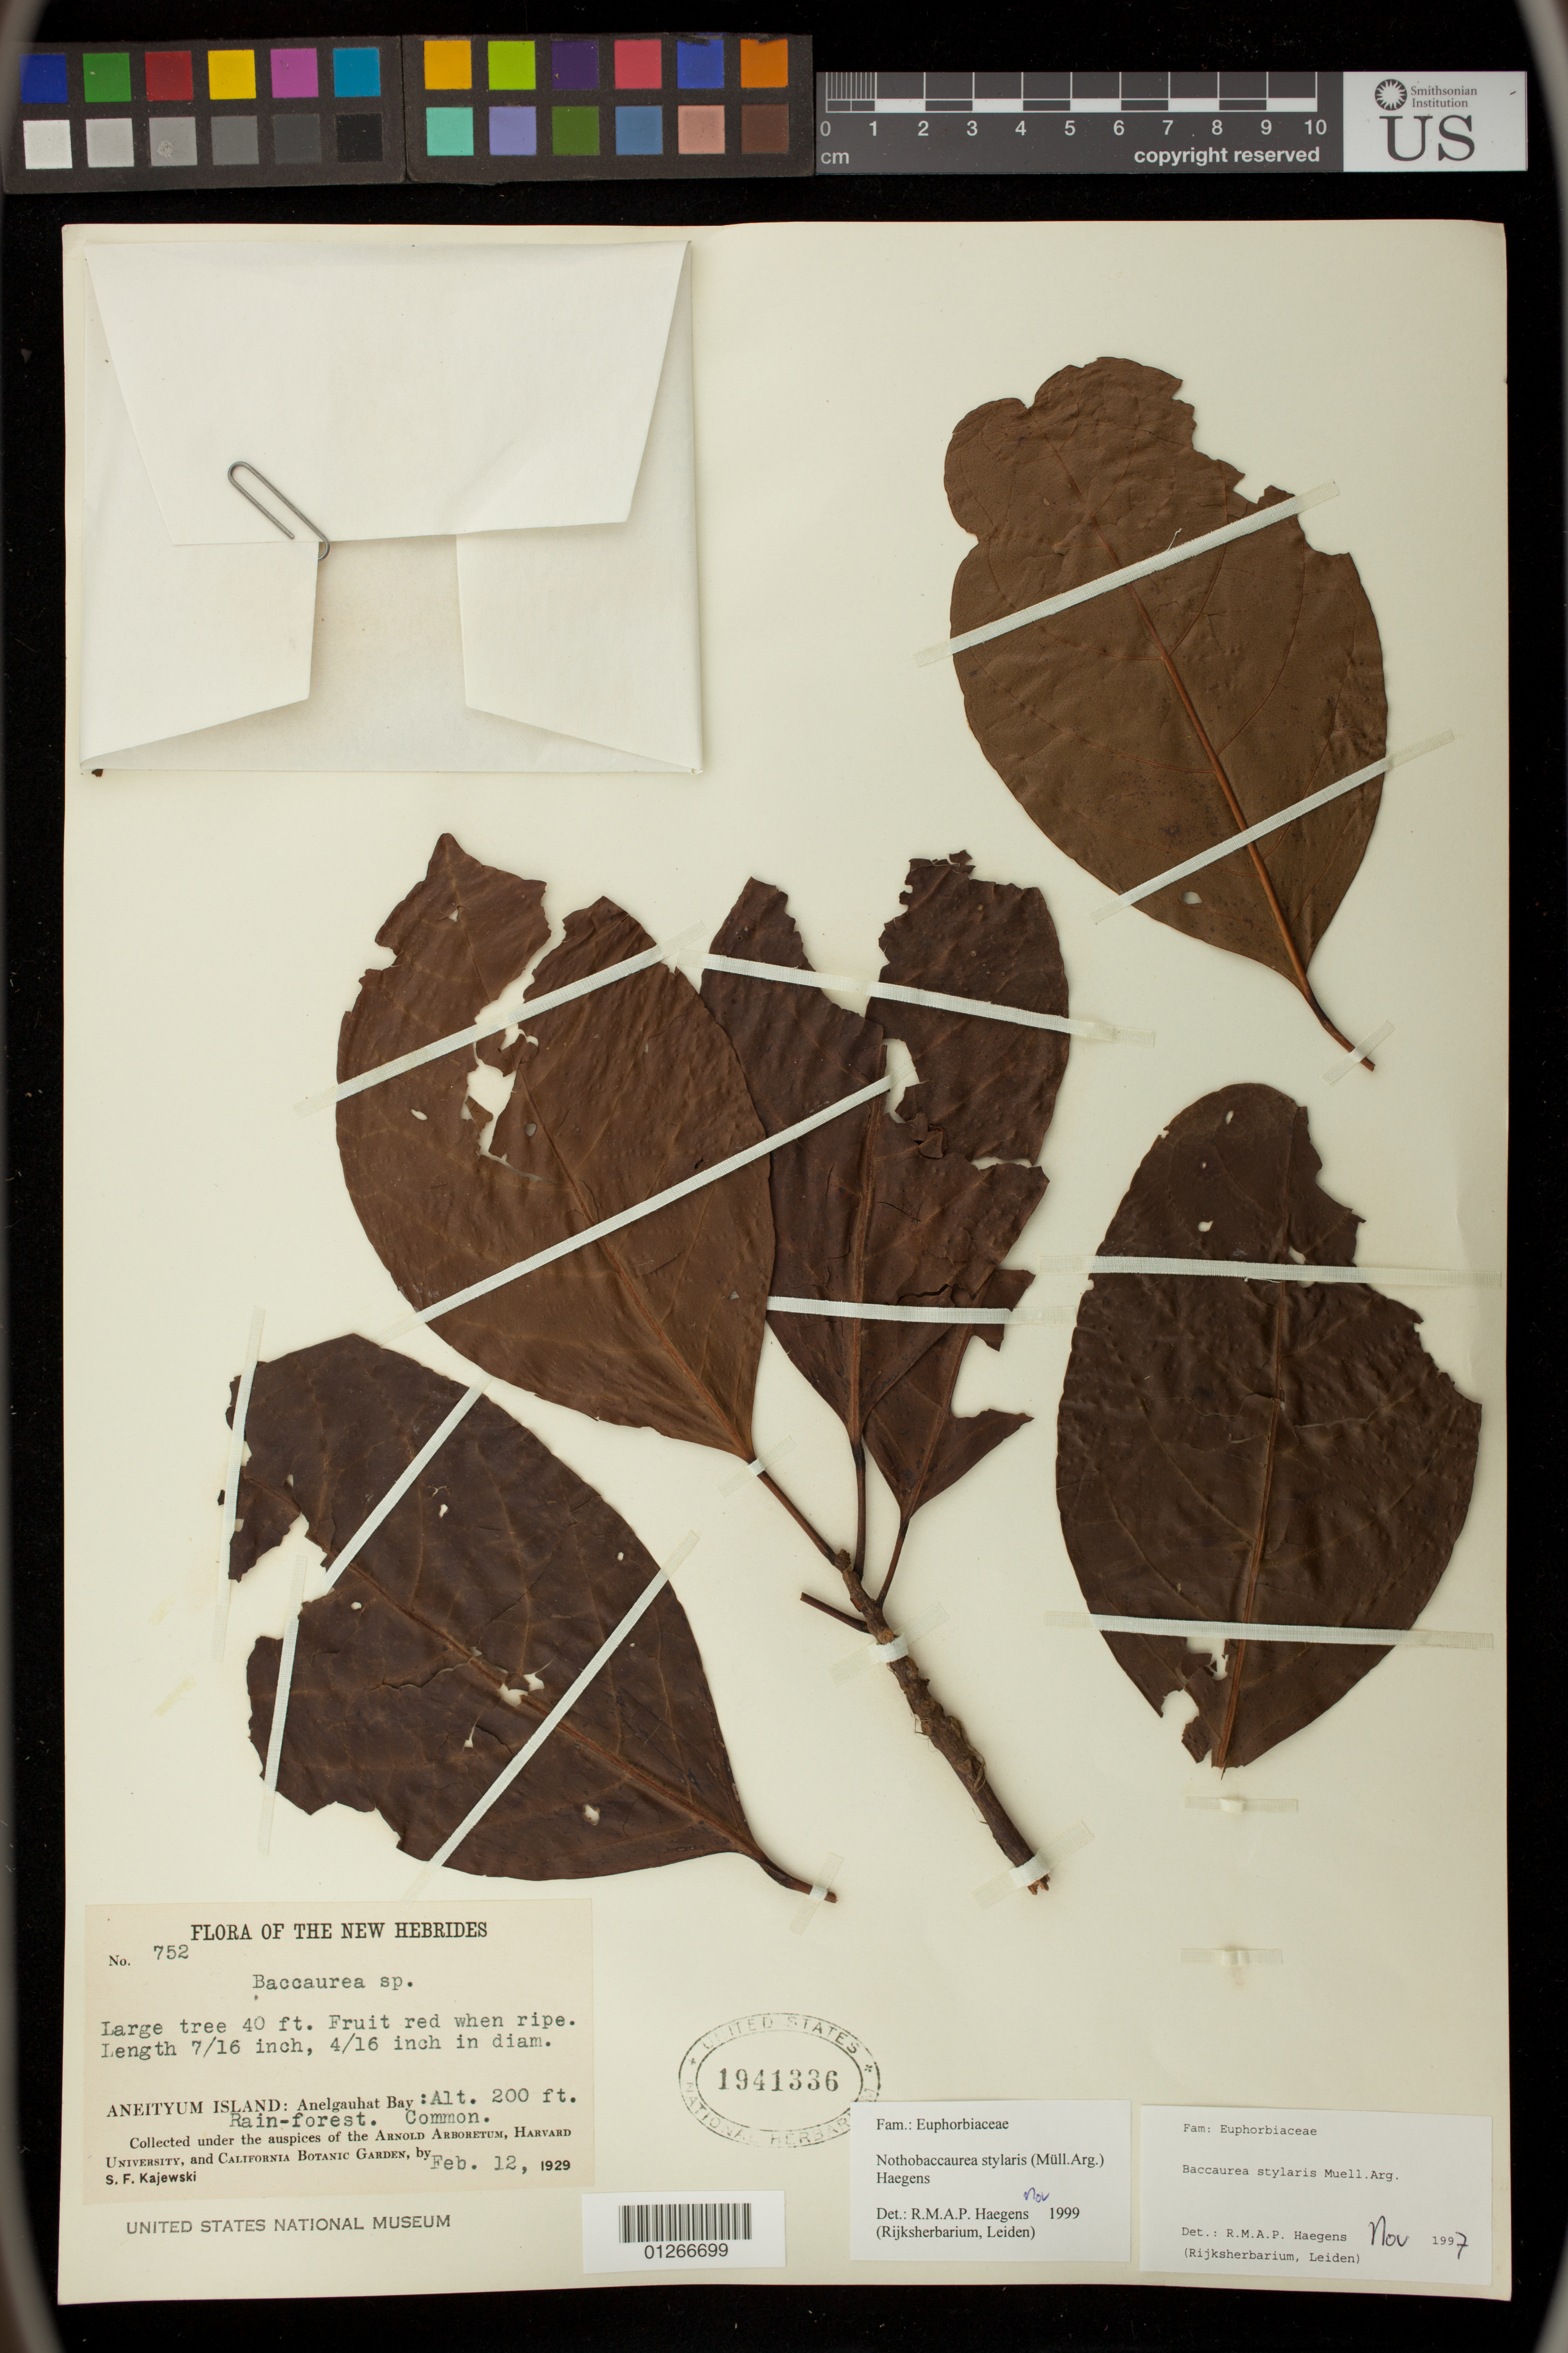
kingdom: Plantae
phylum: Tracheophyta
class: Magnoliopsida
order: Malpighiales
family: Phyllanthaceae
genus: Nothobaccaurea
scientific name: Nothobaccaurea stylaris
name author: (Müll. Arg.) Haegens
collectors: S. Kajewski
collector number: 752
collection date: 1929-02-12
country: Vanuatu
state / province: Tafea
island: Anatom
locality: The New Hebrides. Aneityum Island: Anelgauhat Bay.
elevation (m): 61